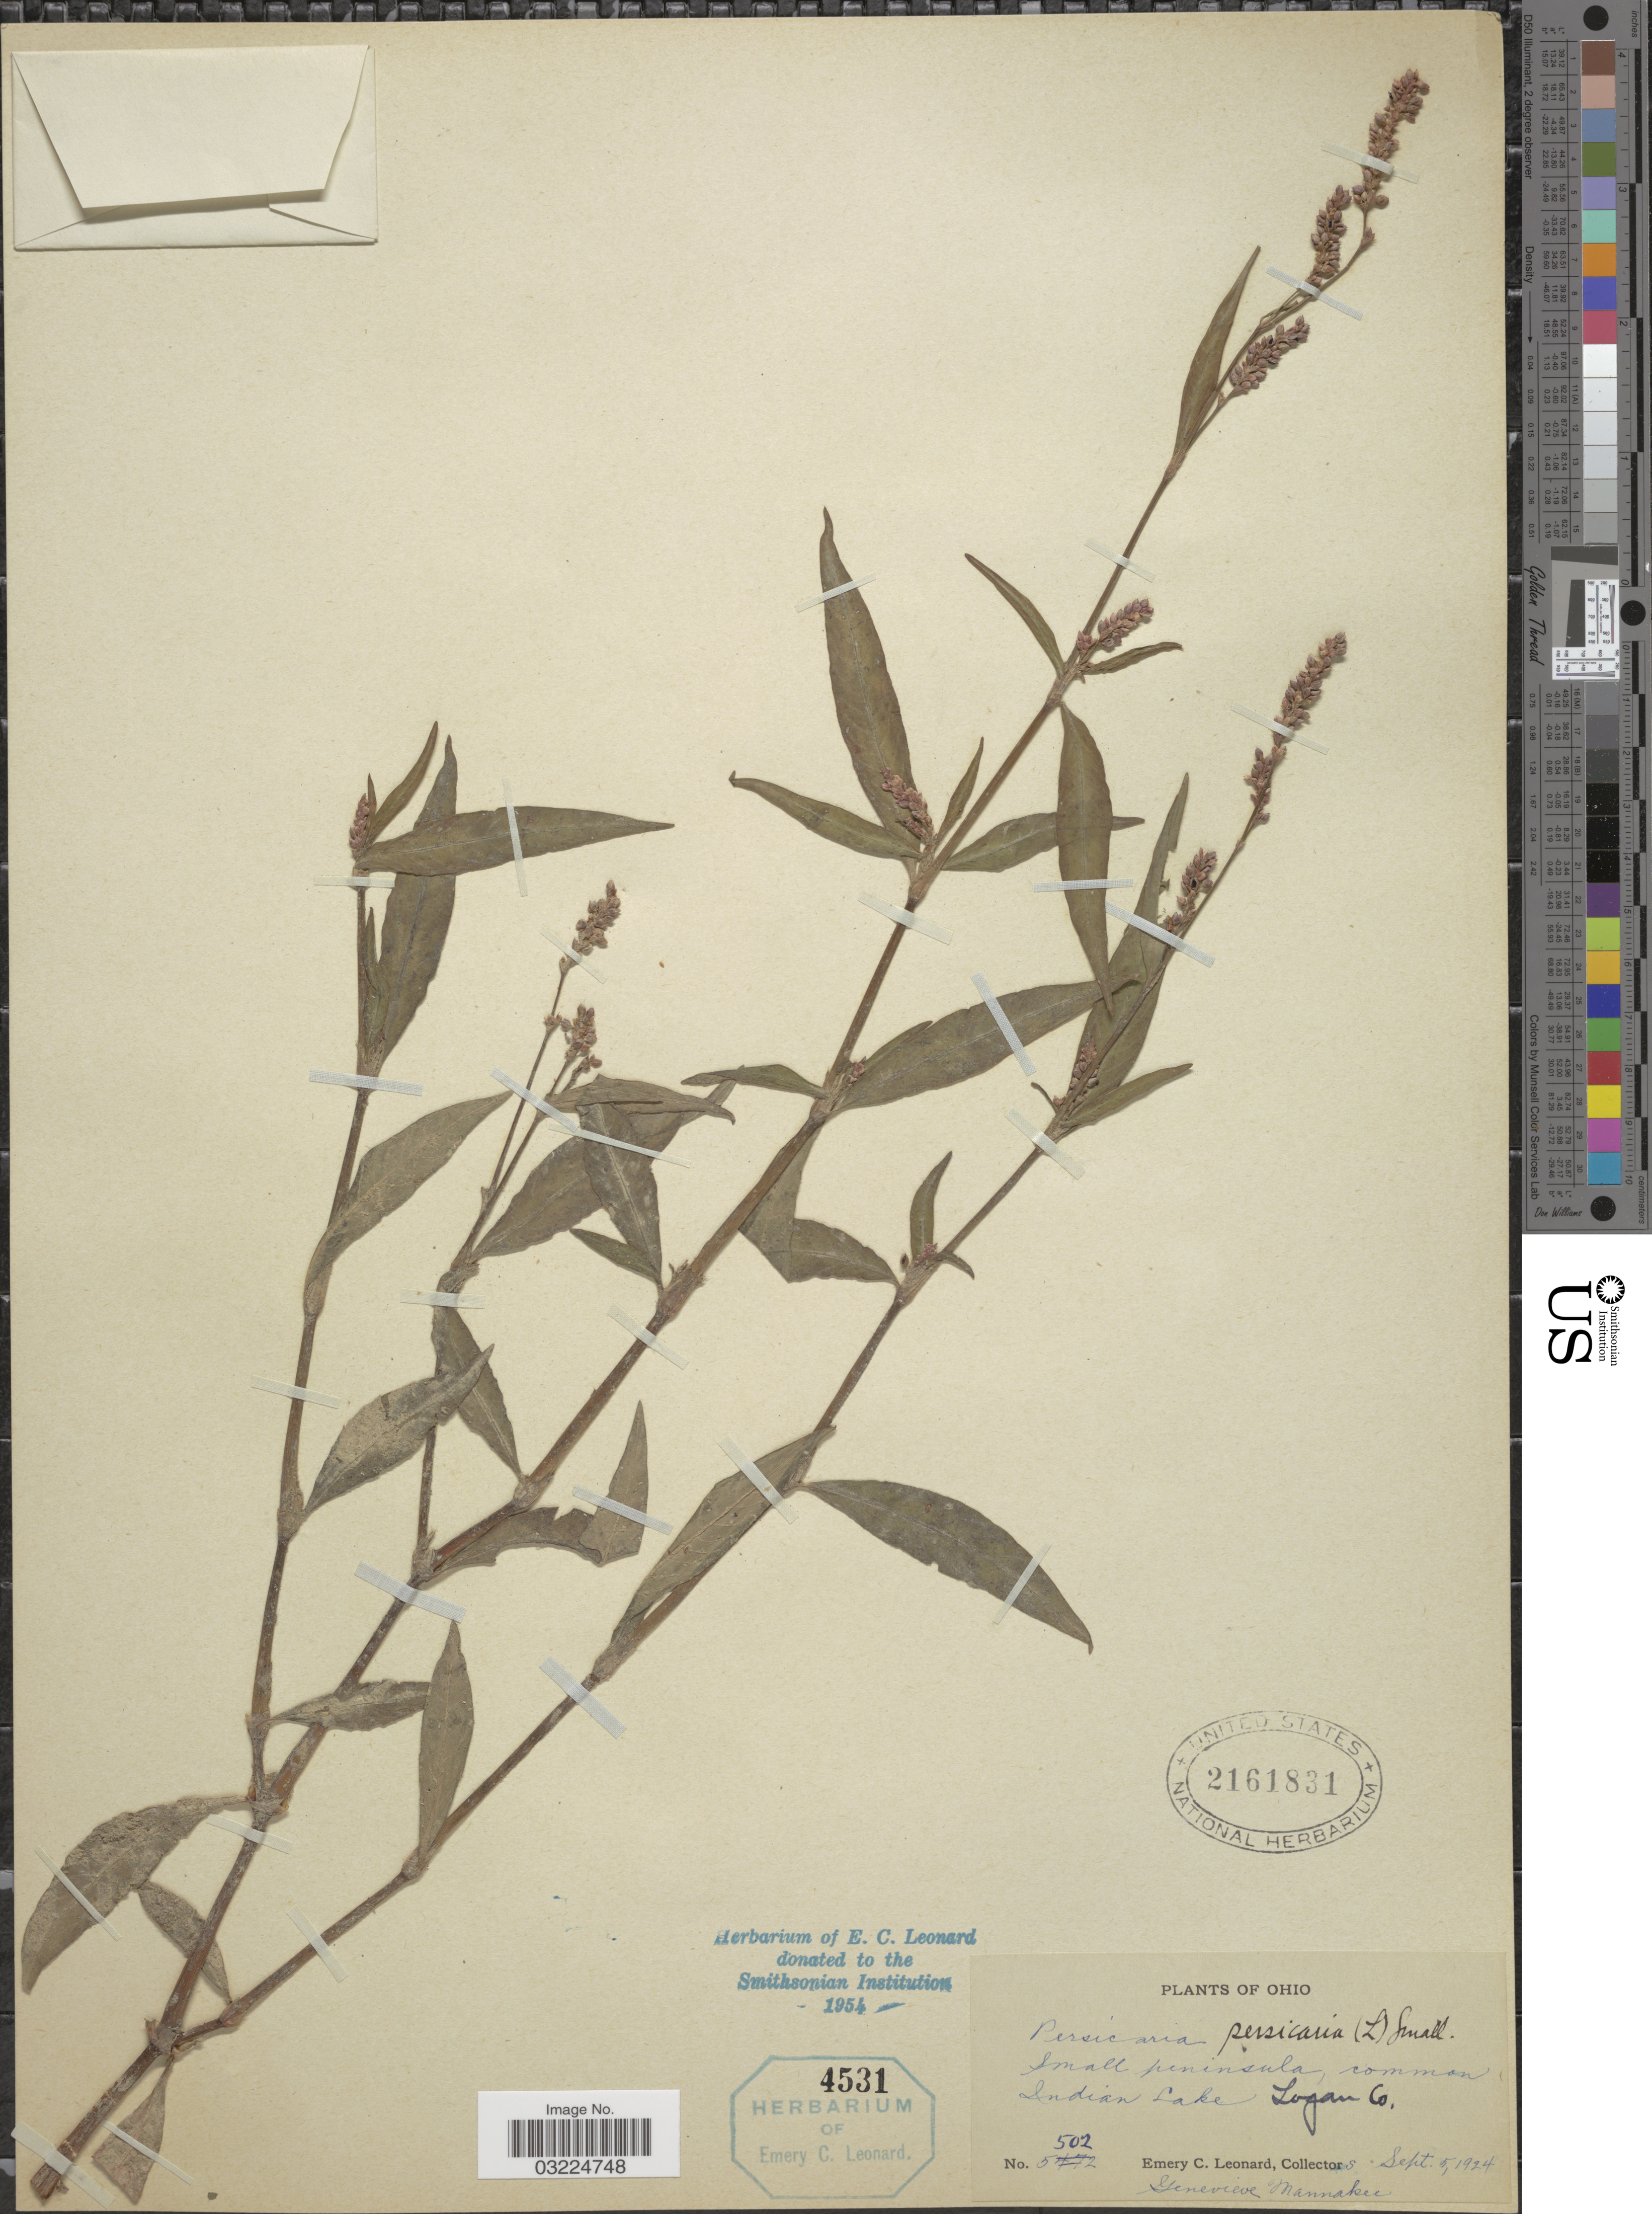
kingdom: Plantae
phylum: Tracheophyta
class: Magnoliopsida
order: Caryophyllales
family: Polygonaceae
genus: Persicaria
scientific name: Persicaria maculosa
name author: S.F. Gray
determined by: Atha, D. E.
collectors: E. C. Leonard & G. Mannakee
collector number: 5502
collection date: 1924-09-05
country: United States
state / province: Ohio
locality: Small peninsula, common Indian Lake, Logan Co.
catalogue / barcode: US 2161831